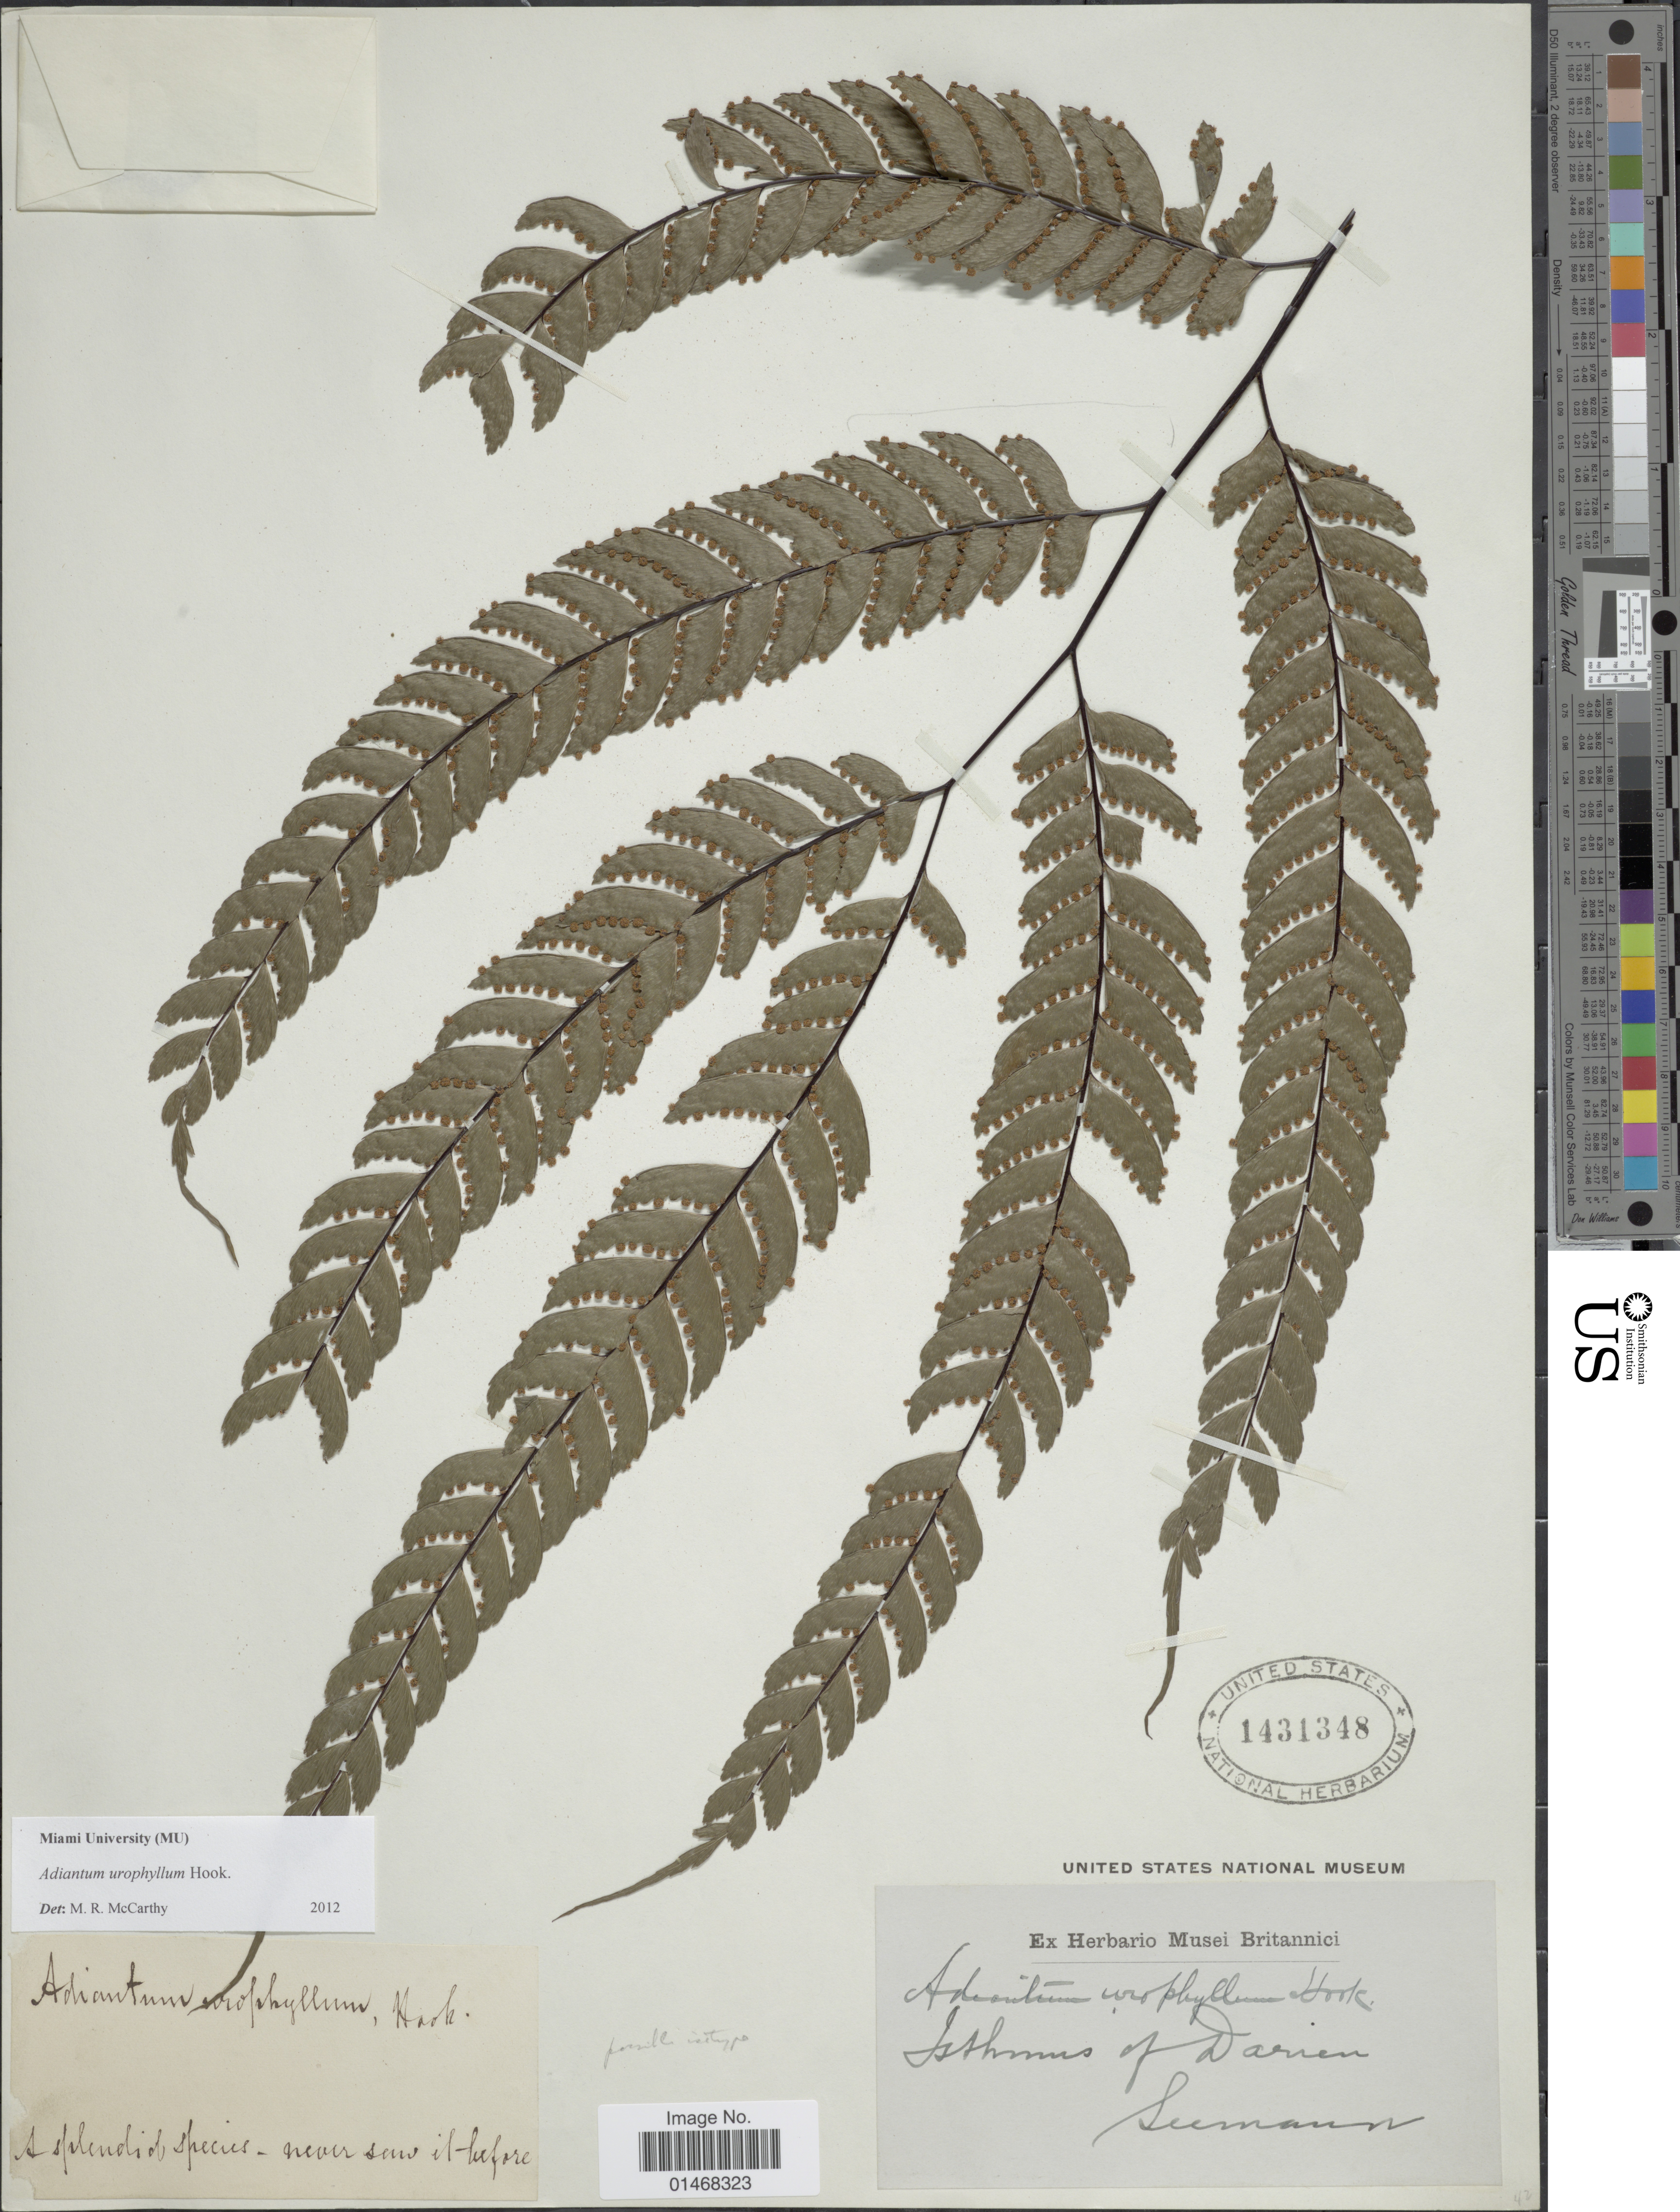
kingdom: Plantae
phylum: Tracheophyta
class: Polypodiopsida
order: Polypodiales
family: Pteridaceae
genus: Adiantum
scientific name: Adiantum urophyllum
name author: Hook.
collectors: -. Seemann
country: Panama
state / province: Darién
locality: Isthmus of Darien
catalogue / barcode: US 1431348